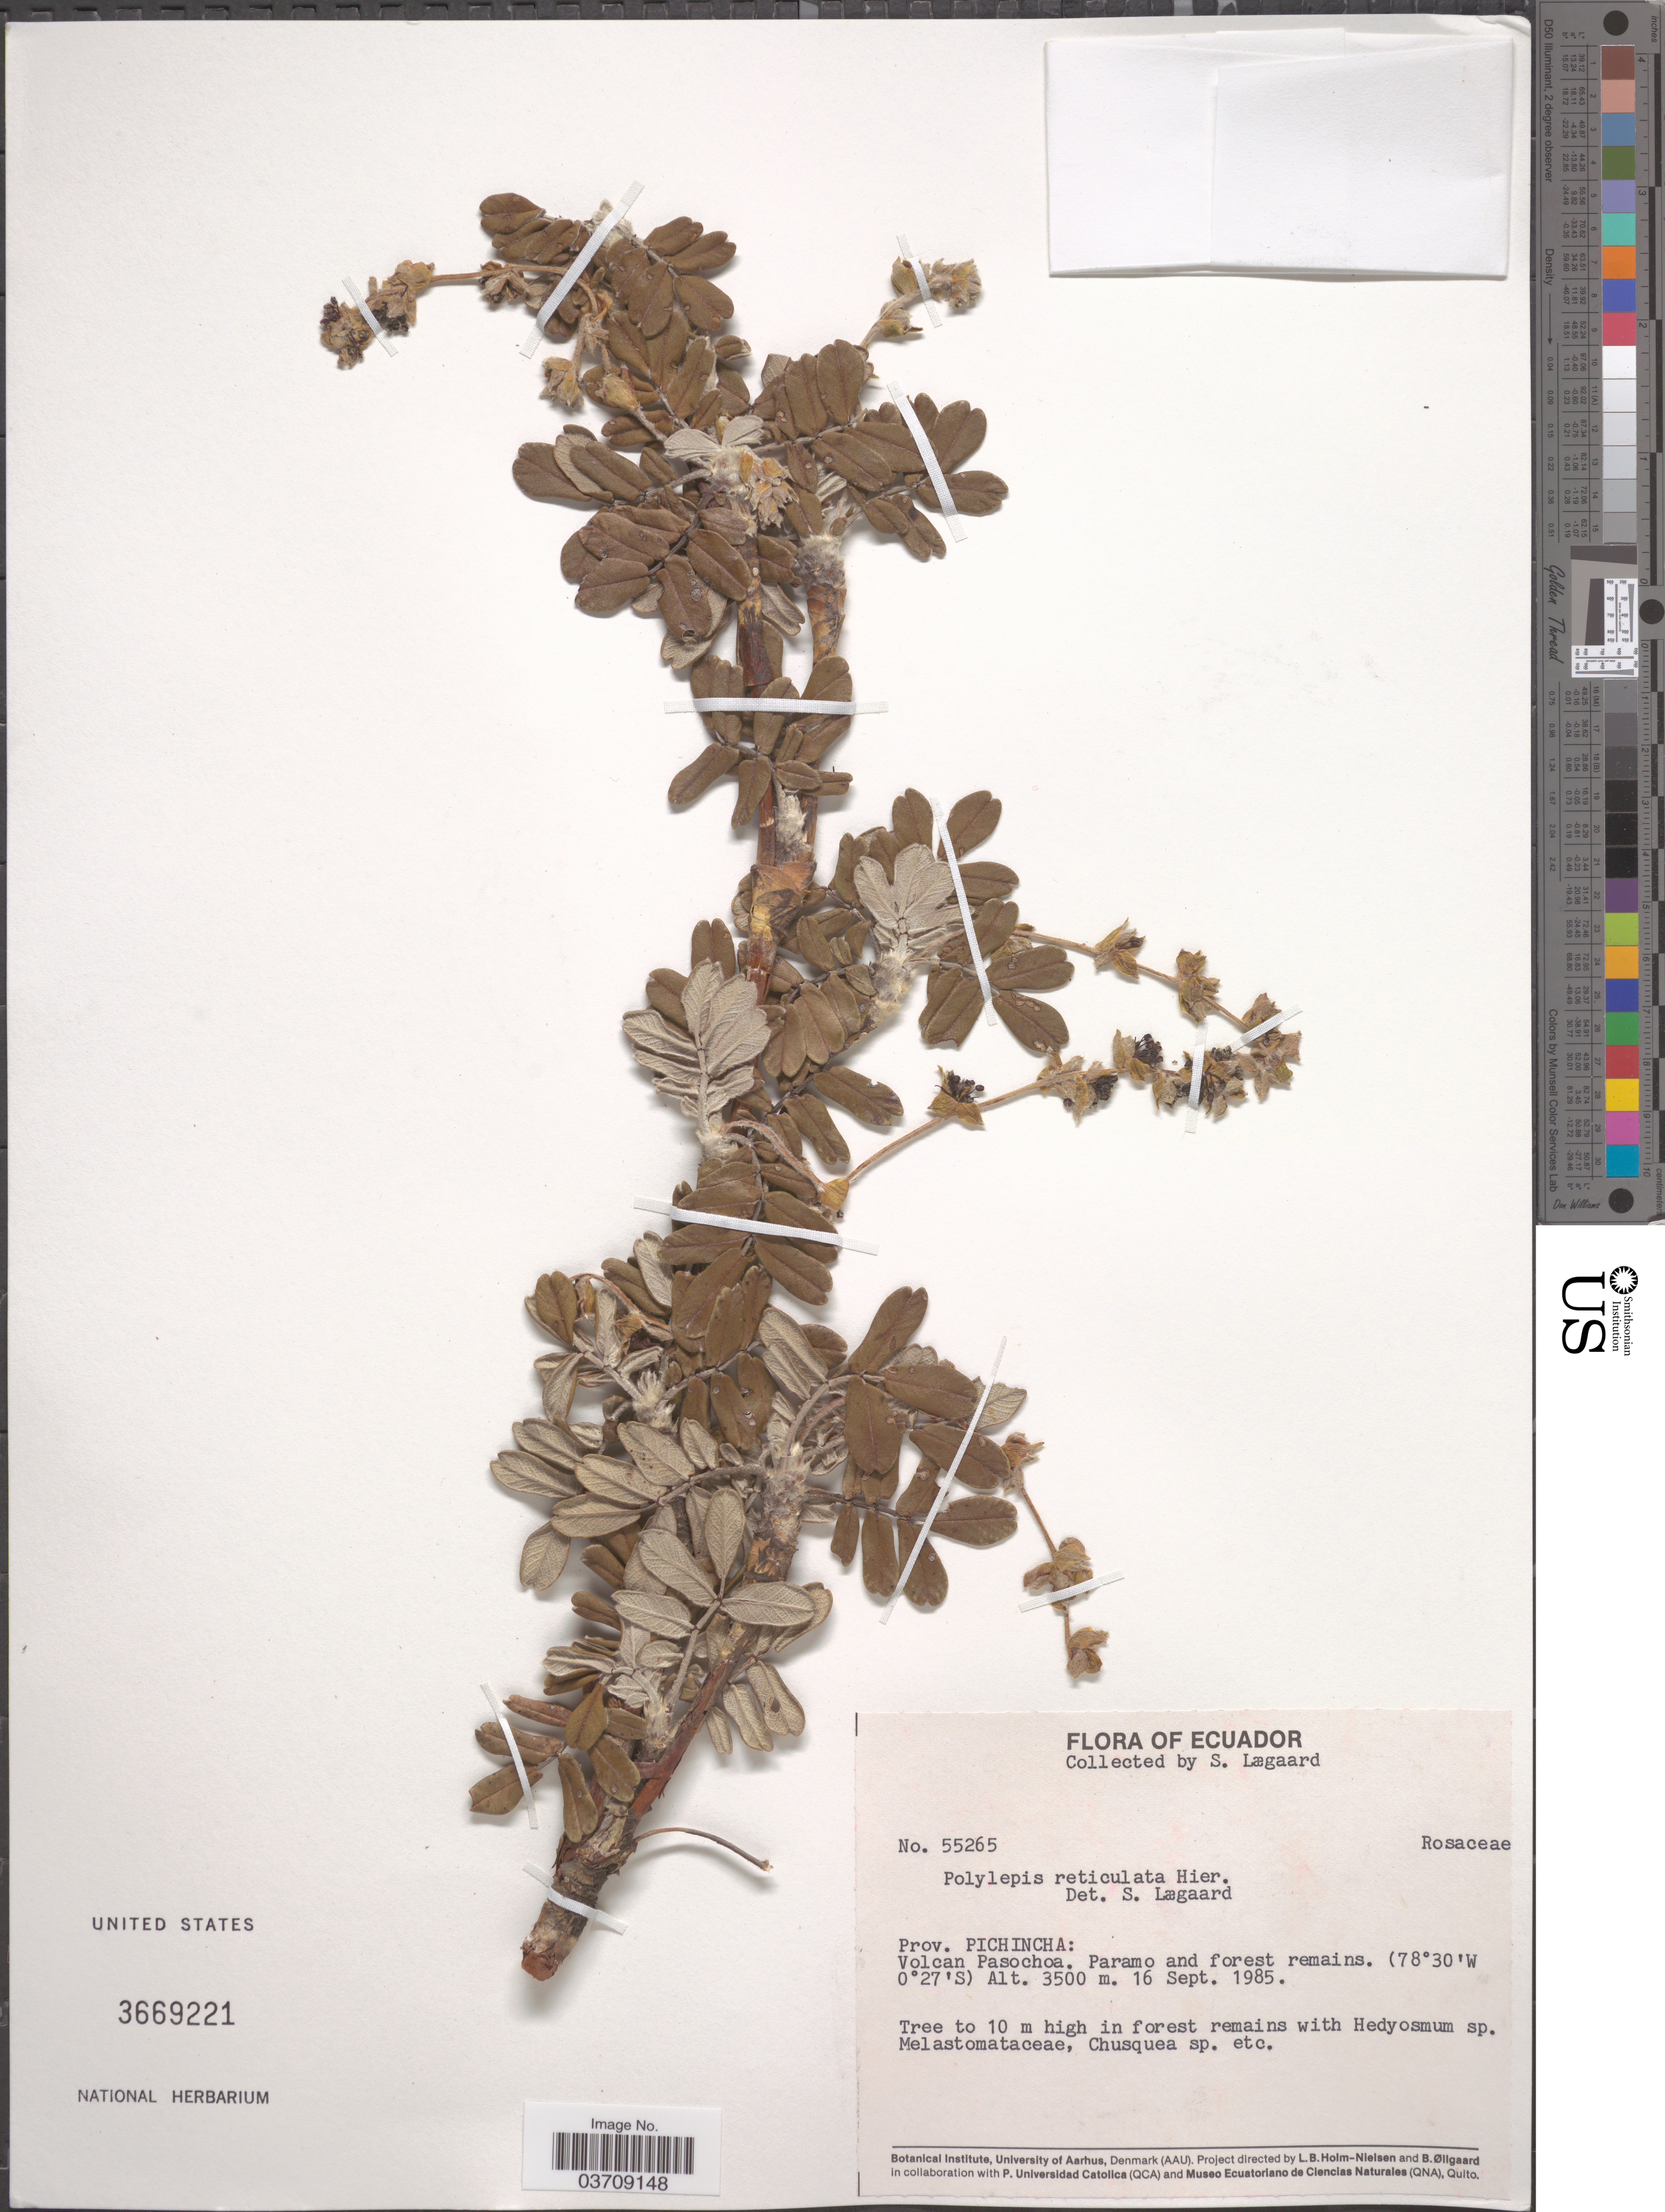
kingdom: Plantae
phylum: Tracheophyta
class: Magnoliopsida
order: Rosales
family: Rosaceae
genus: Polylepis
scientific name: Polylepis reticulata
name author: Hieron.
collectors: S. Lægaard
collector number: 55265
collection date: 1985-09-16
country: Ecuador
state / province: Pichincha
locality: Volcan Pasochoa.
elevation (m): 3500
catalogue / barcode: US 3669221